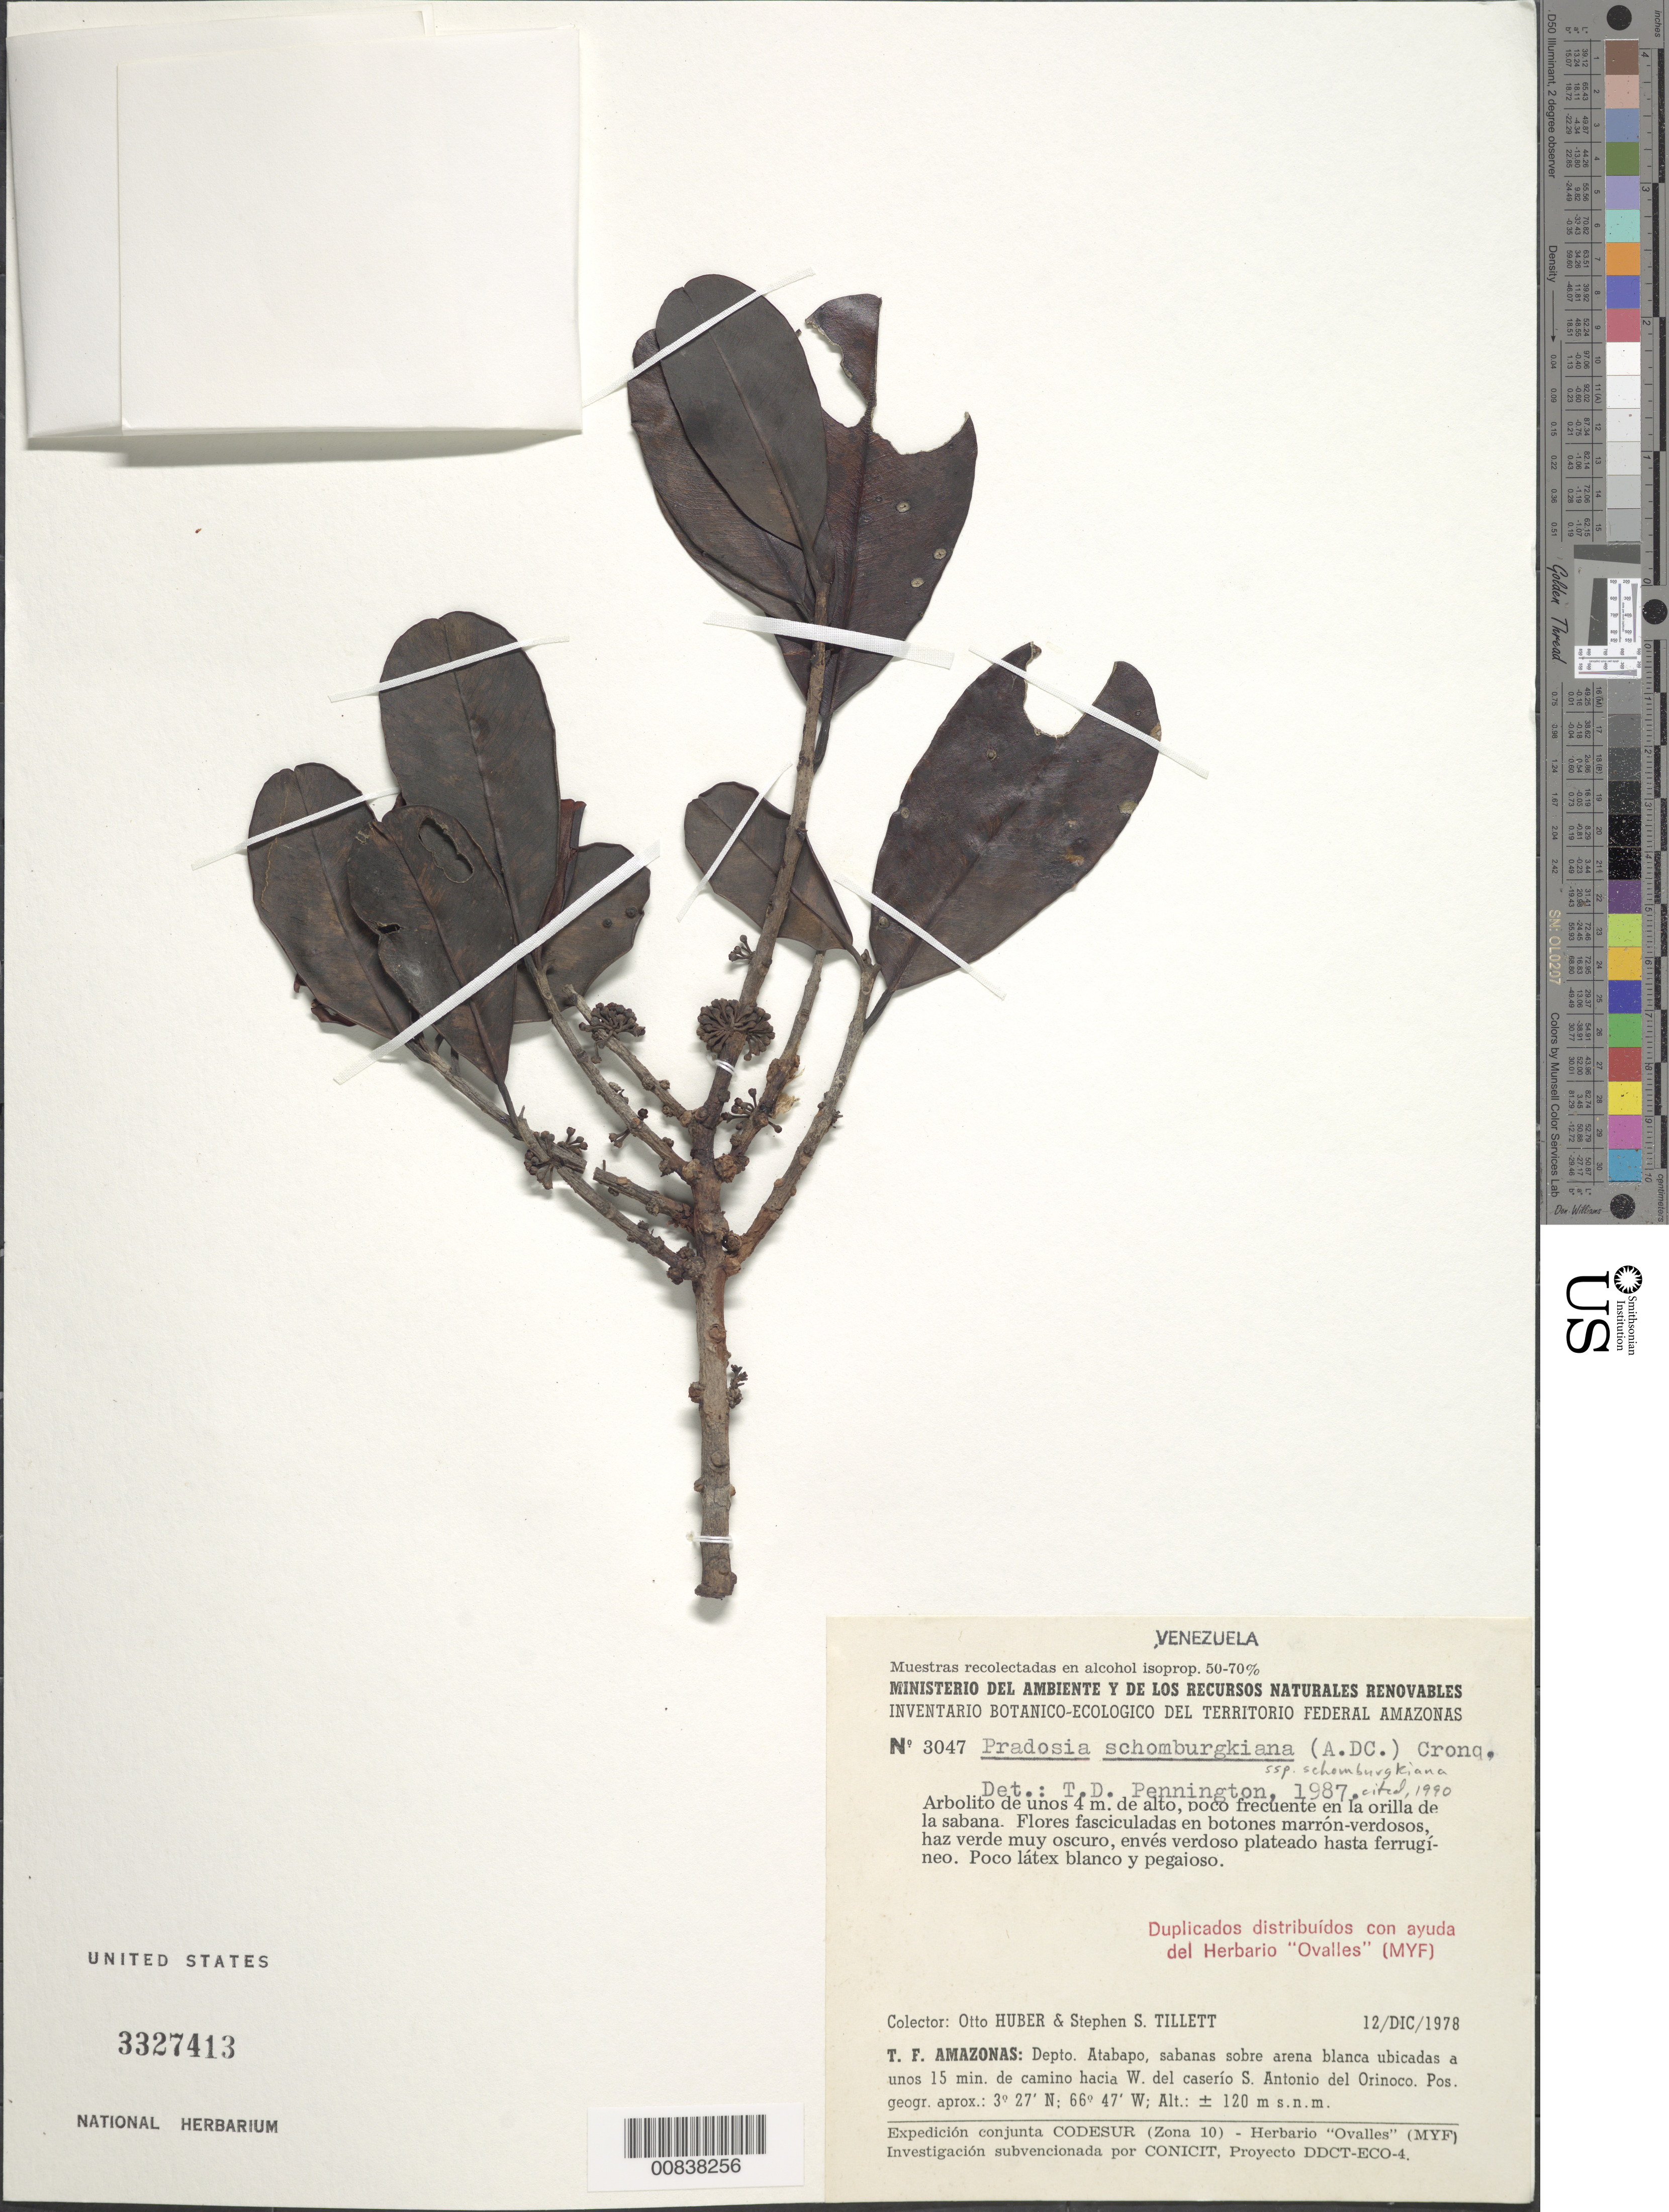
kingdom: Plantae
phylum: Tracheophyta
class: Magnoliopsida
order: Ericales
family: Sapotaceae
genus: Pradosia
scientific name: Pradosia schomburgkiana subsp. schomburgkiana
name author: (A. DC.) Cronq.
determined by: Pennington, T. D., (K)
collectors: O. Huber & S. S. Tillett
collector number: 3047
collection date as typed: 12-Dec-78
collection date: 1978-12-12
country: Venezuela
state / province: Amazonas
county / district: Atabapo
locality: S. Antonio del Orinoco, 15 min. de camino hacia W del caserío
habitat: Sabanas sobre arena blanca ubicadas; en la orilla de la sabana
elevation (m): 120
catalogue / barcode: US 3327413